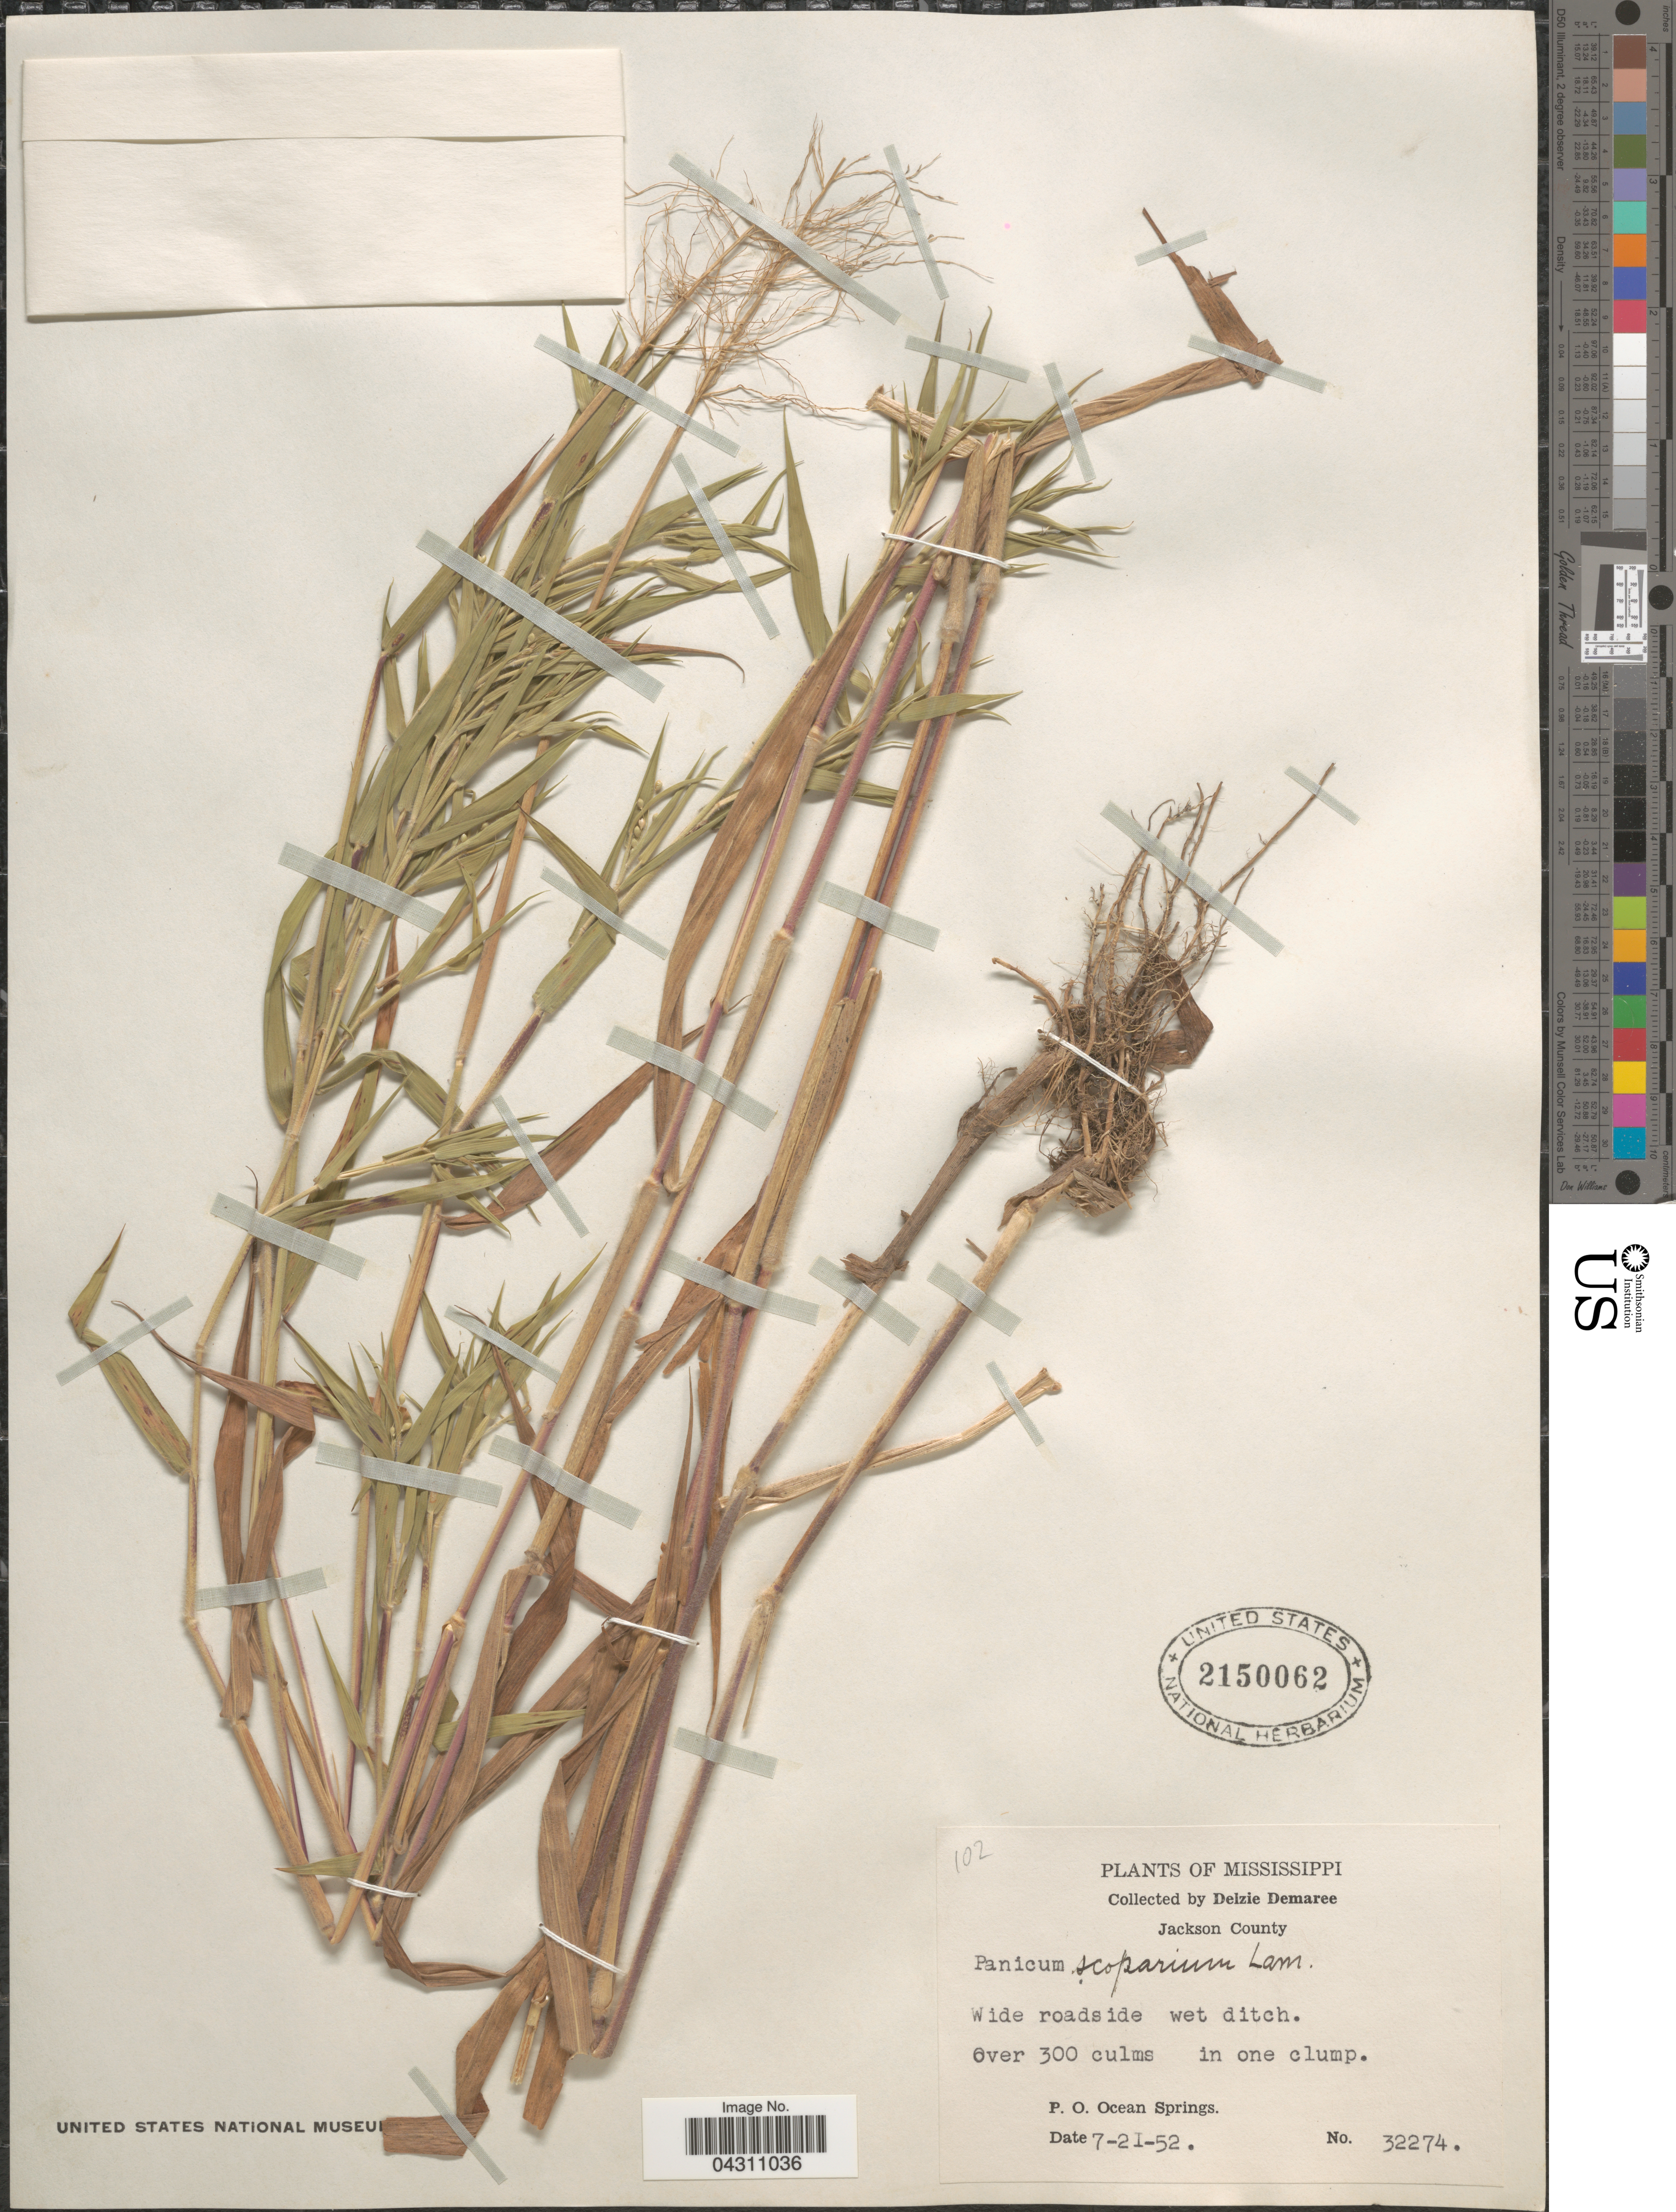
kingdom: Plantae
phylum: Tracheophyta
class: Liliopsida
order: Poales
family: Poaceae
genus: Dichanthelium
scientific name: Dichanthelium scoparium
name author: (Lam.) Gould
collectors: D. Demaree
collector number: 32274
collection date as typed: Transcribed d/m/y: 21/7/52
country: United States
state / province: Mississippi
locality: Jackson County. Wide roadside wet ditch. P. O. Ocean Springs.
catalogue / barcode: US 2150062